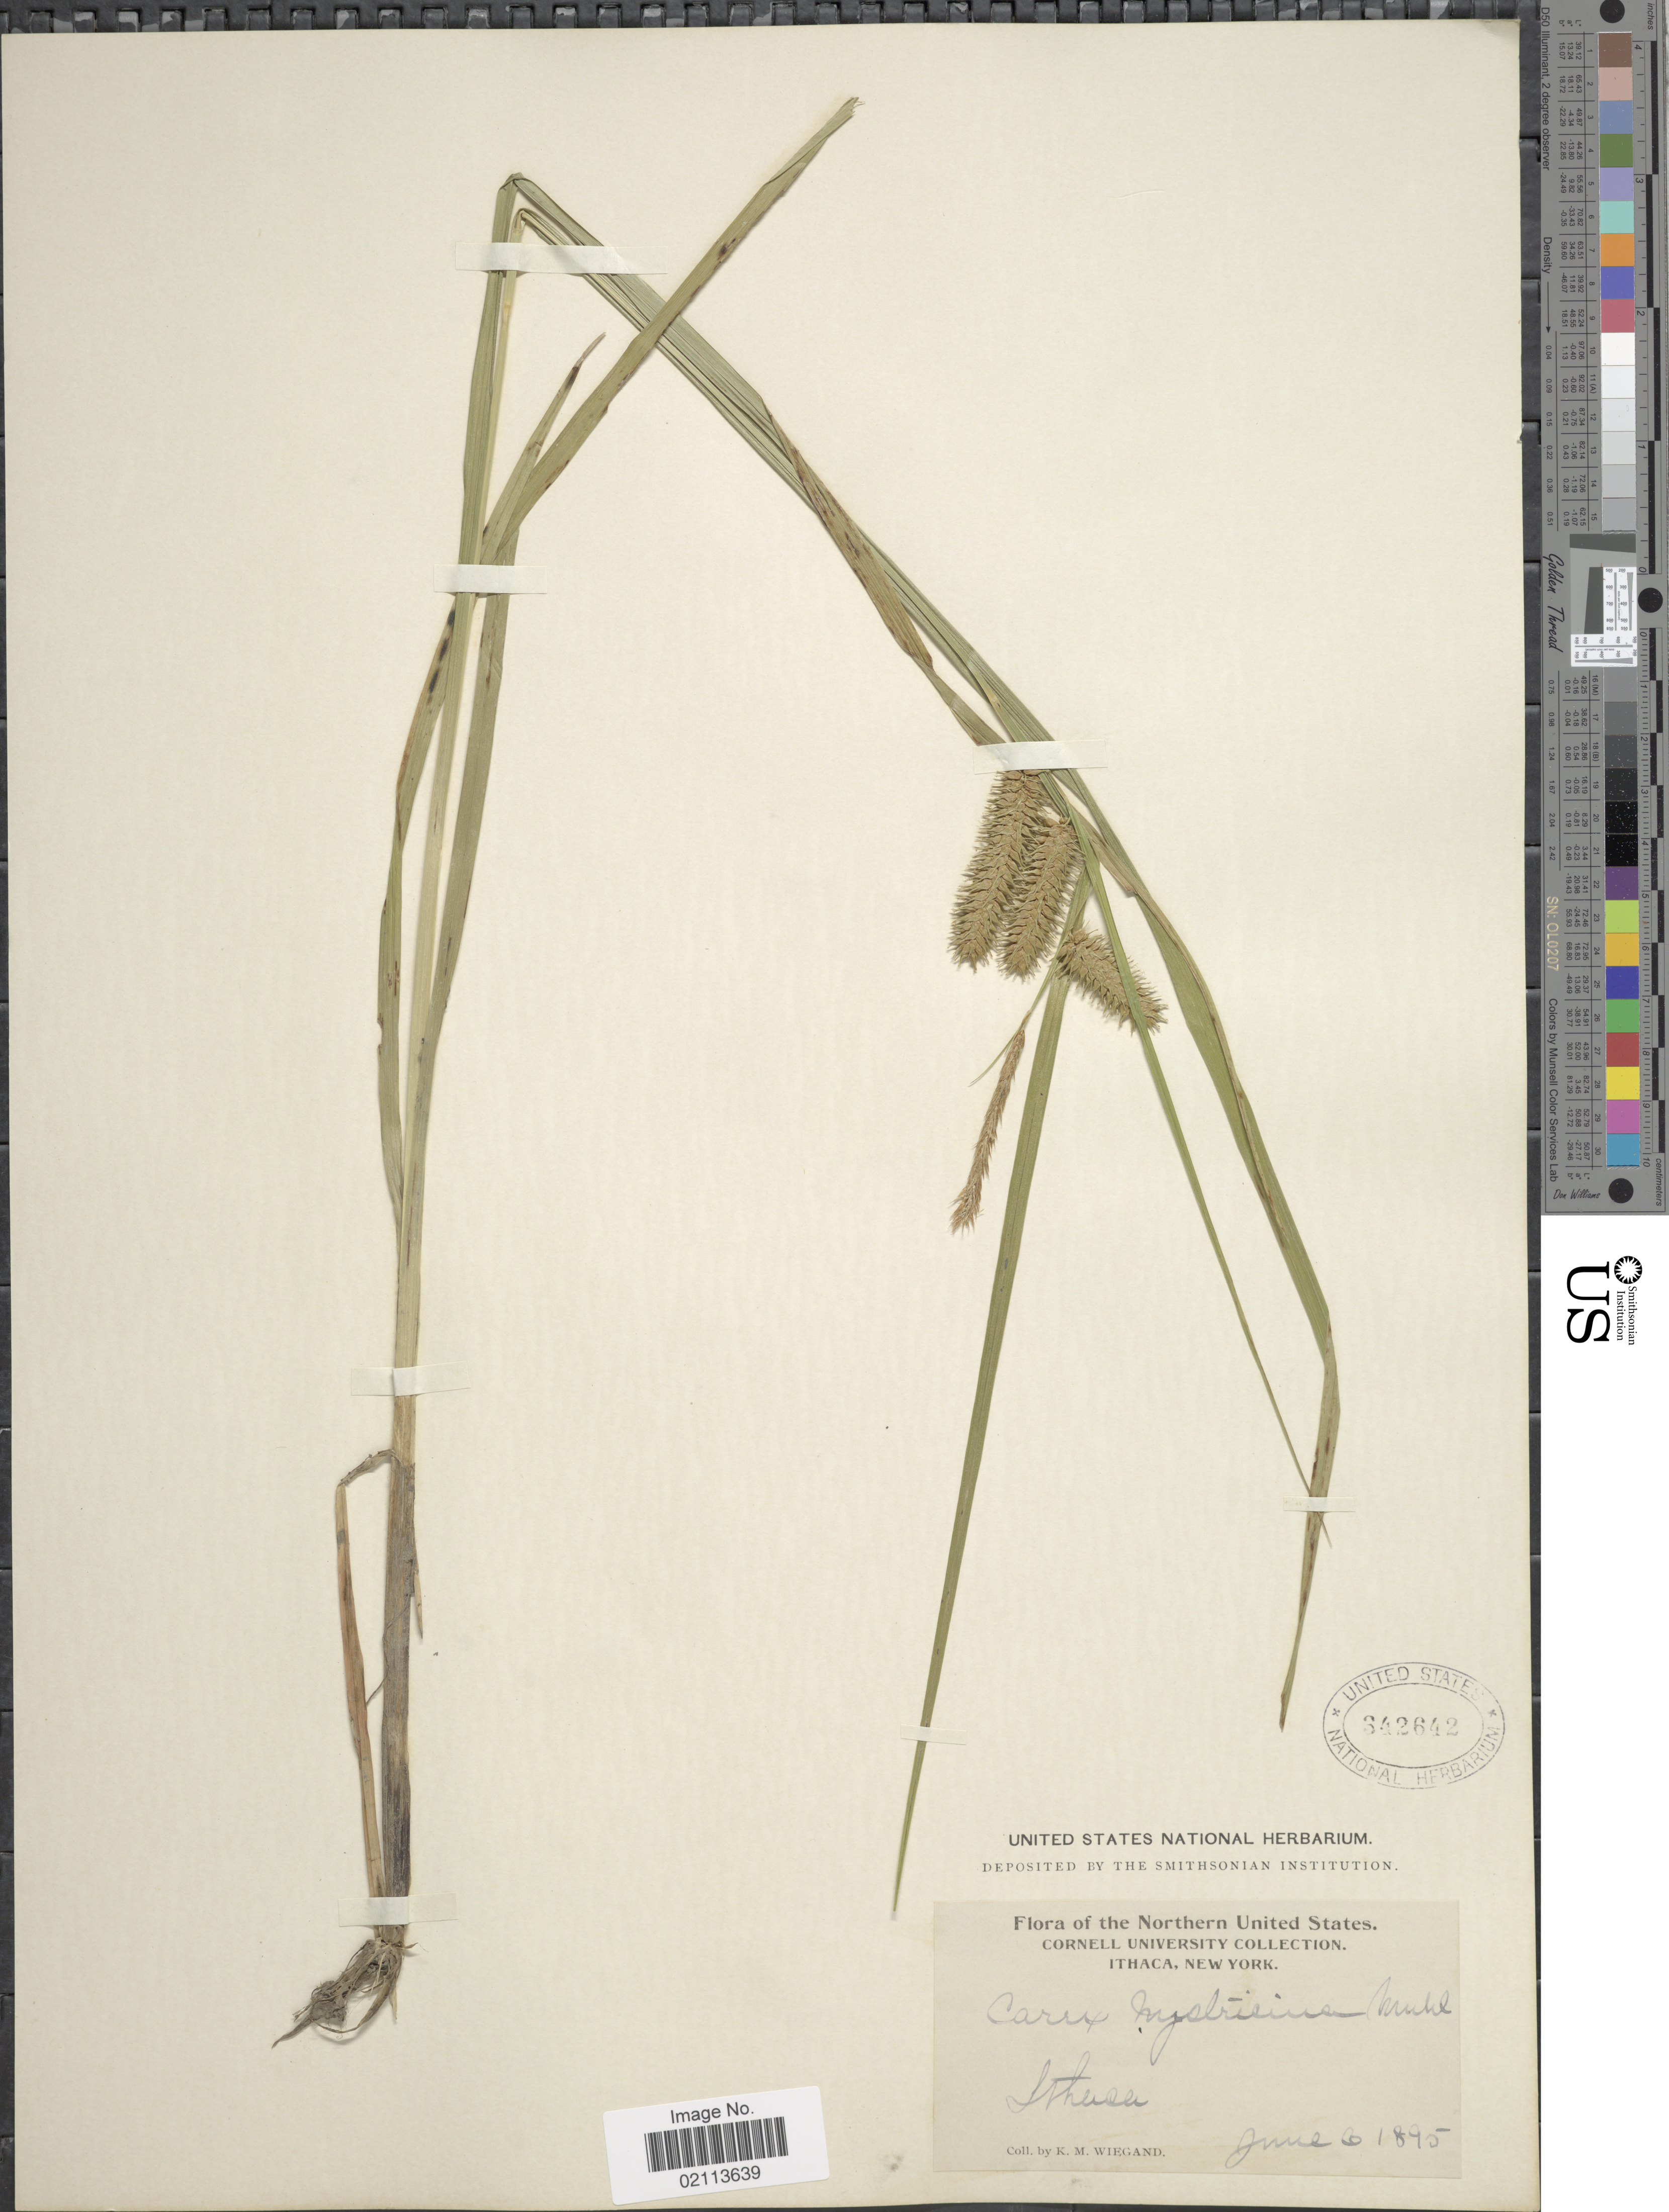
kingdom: Plantae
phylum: Tracheophyta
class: Liliopsida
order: Poales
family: Cyperaceae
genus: Carex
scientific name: Carex hystericina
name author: Muhl. ex Willd.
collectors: K. M. Wiegand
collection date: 1895-06-06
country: United States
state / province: New York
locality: Ithaca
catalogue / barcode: US 342642